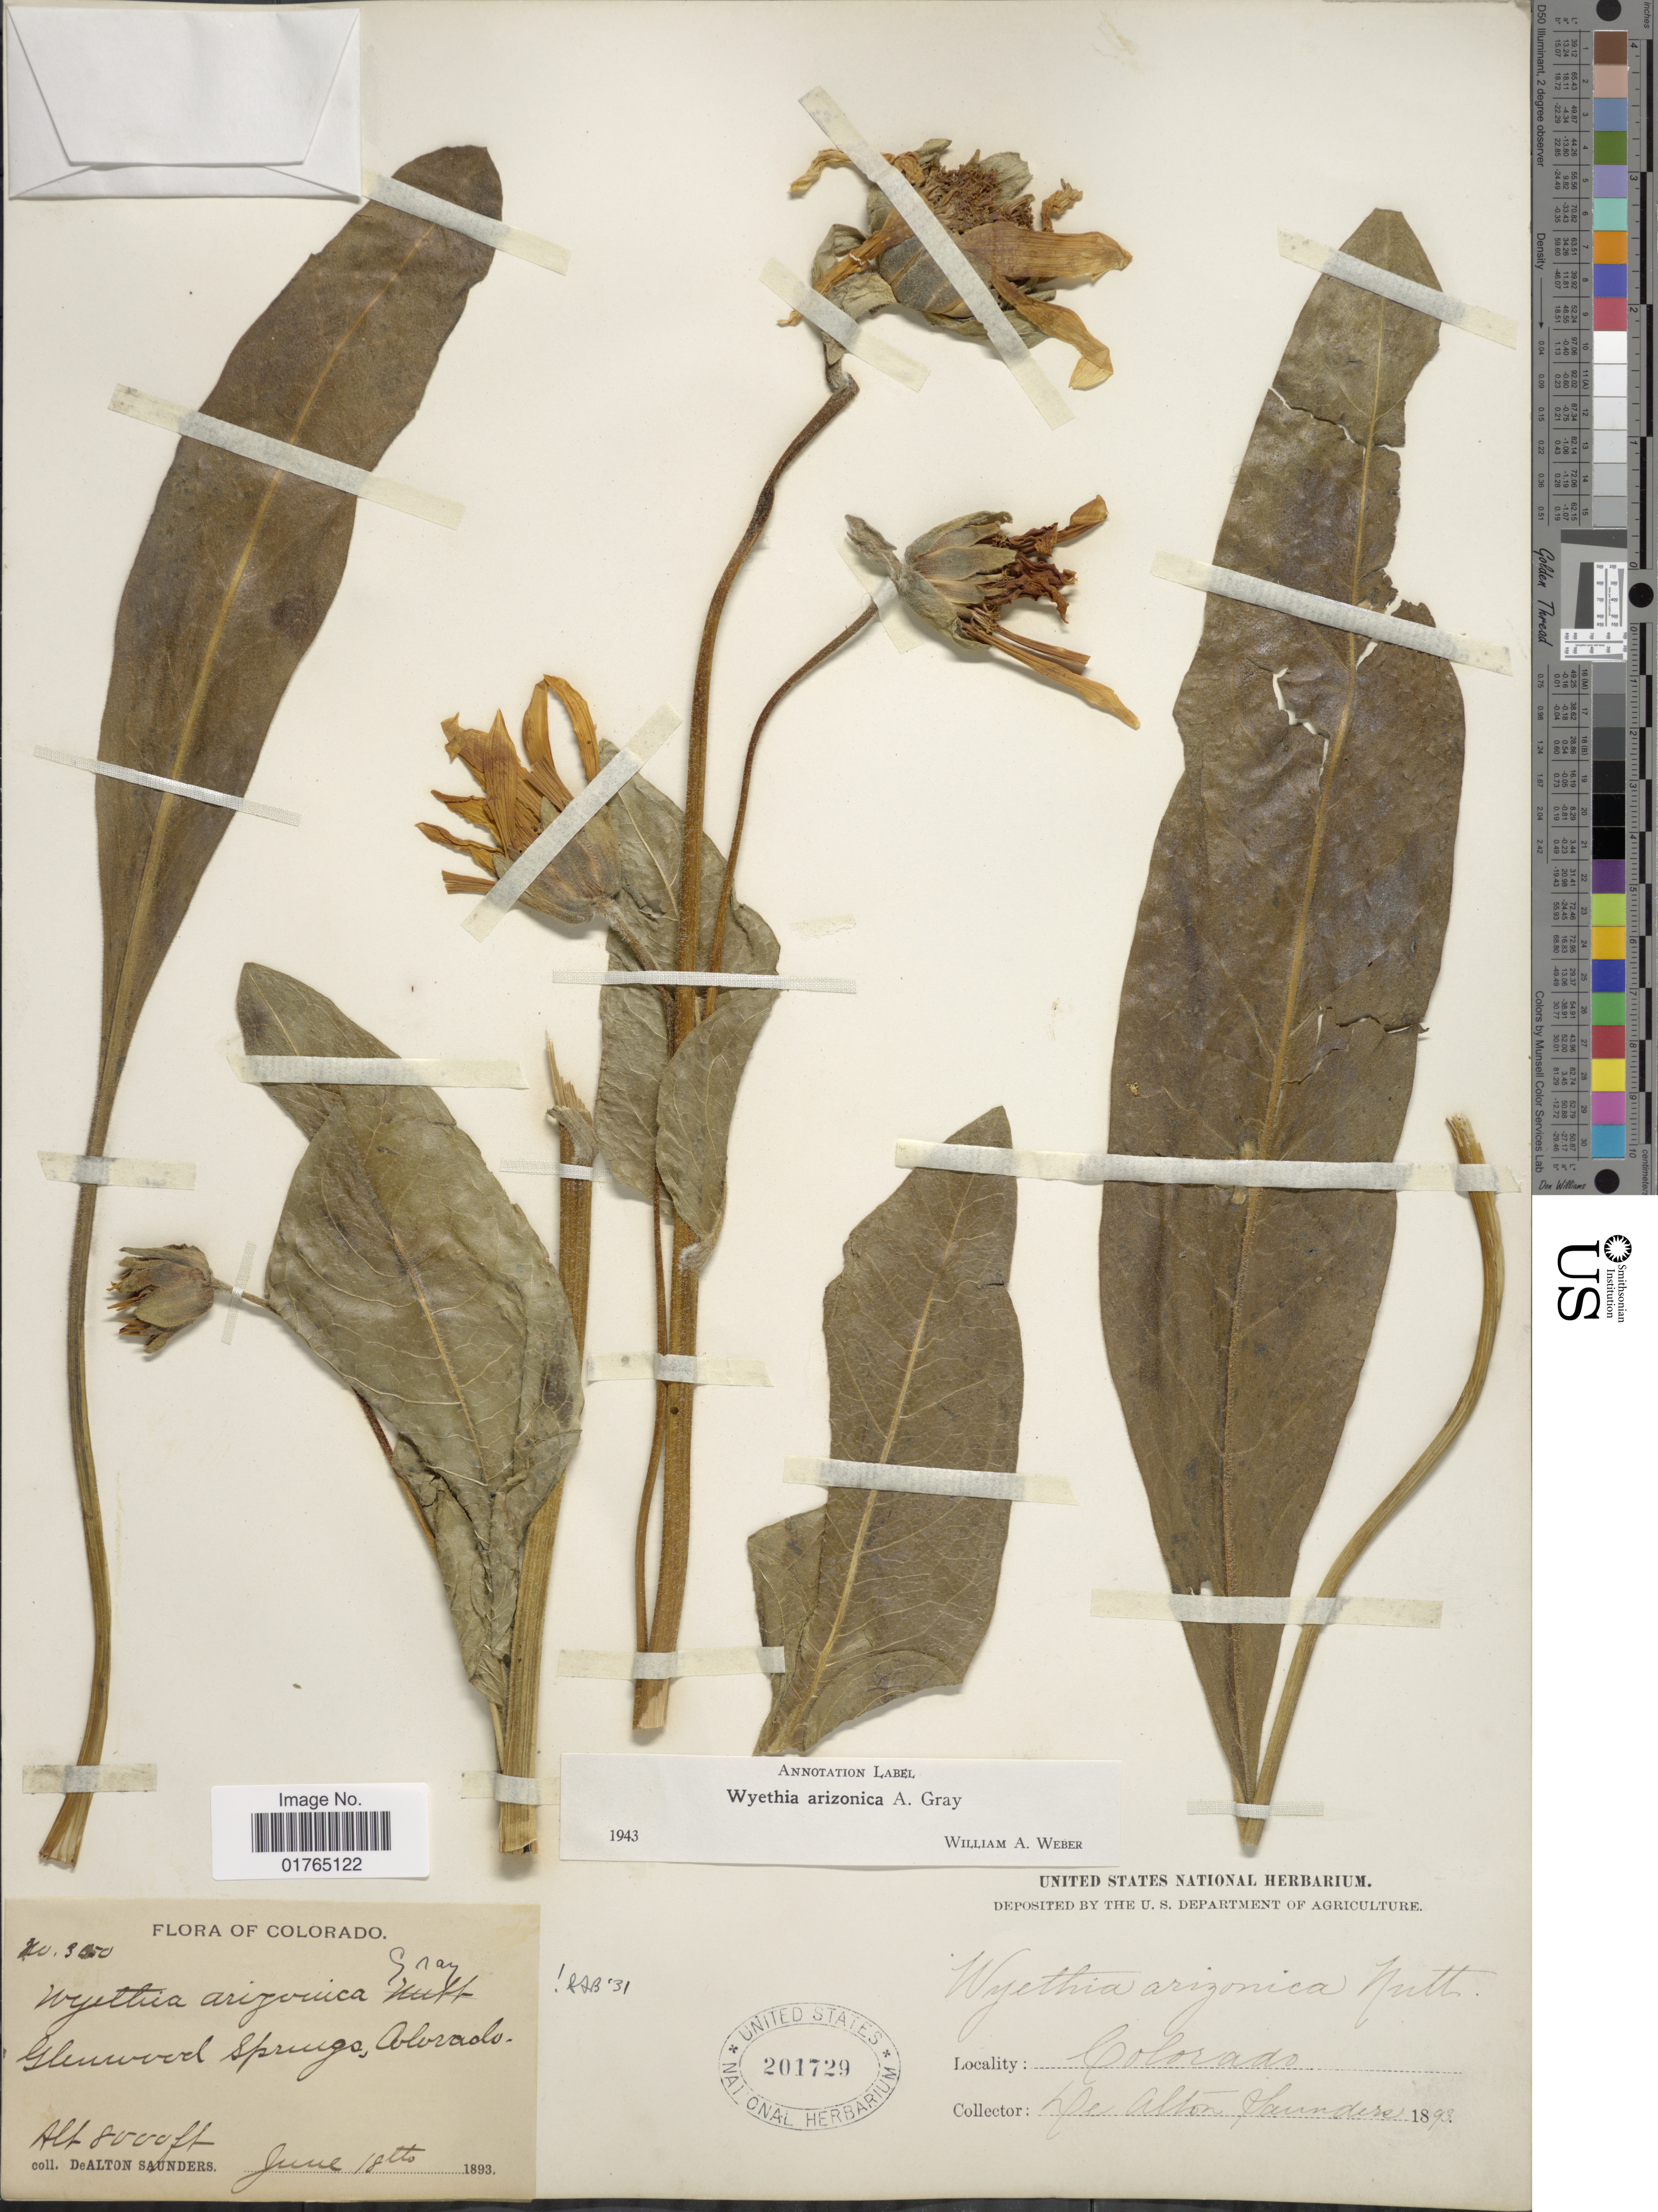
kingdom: Plantae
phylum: Tracheophyta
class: Magnoliopsida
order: Asterales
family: Asteraceae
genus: Wyethia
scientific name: Wyethia arizonica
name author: A. Gray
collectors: D. A. Saunders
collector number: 350*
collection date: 1893-06-18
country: United States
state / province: Colorado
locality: Glenwood Springs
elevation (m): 2438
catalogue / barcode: US 201729